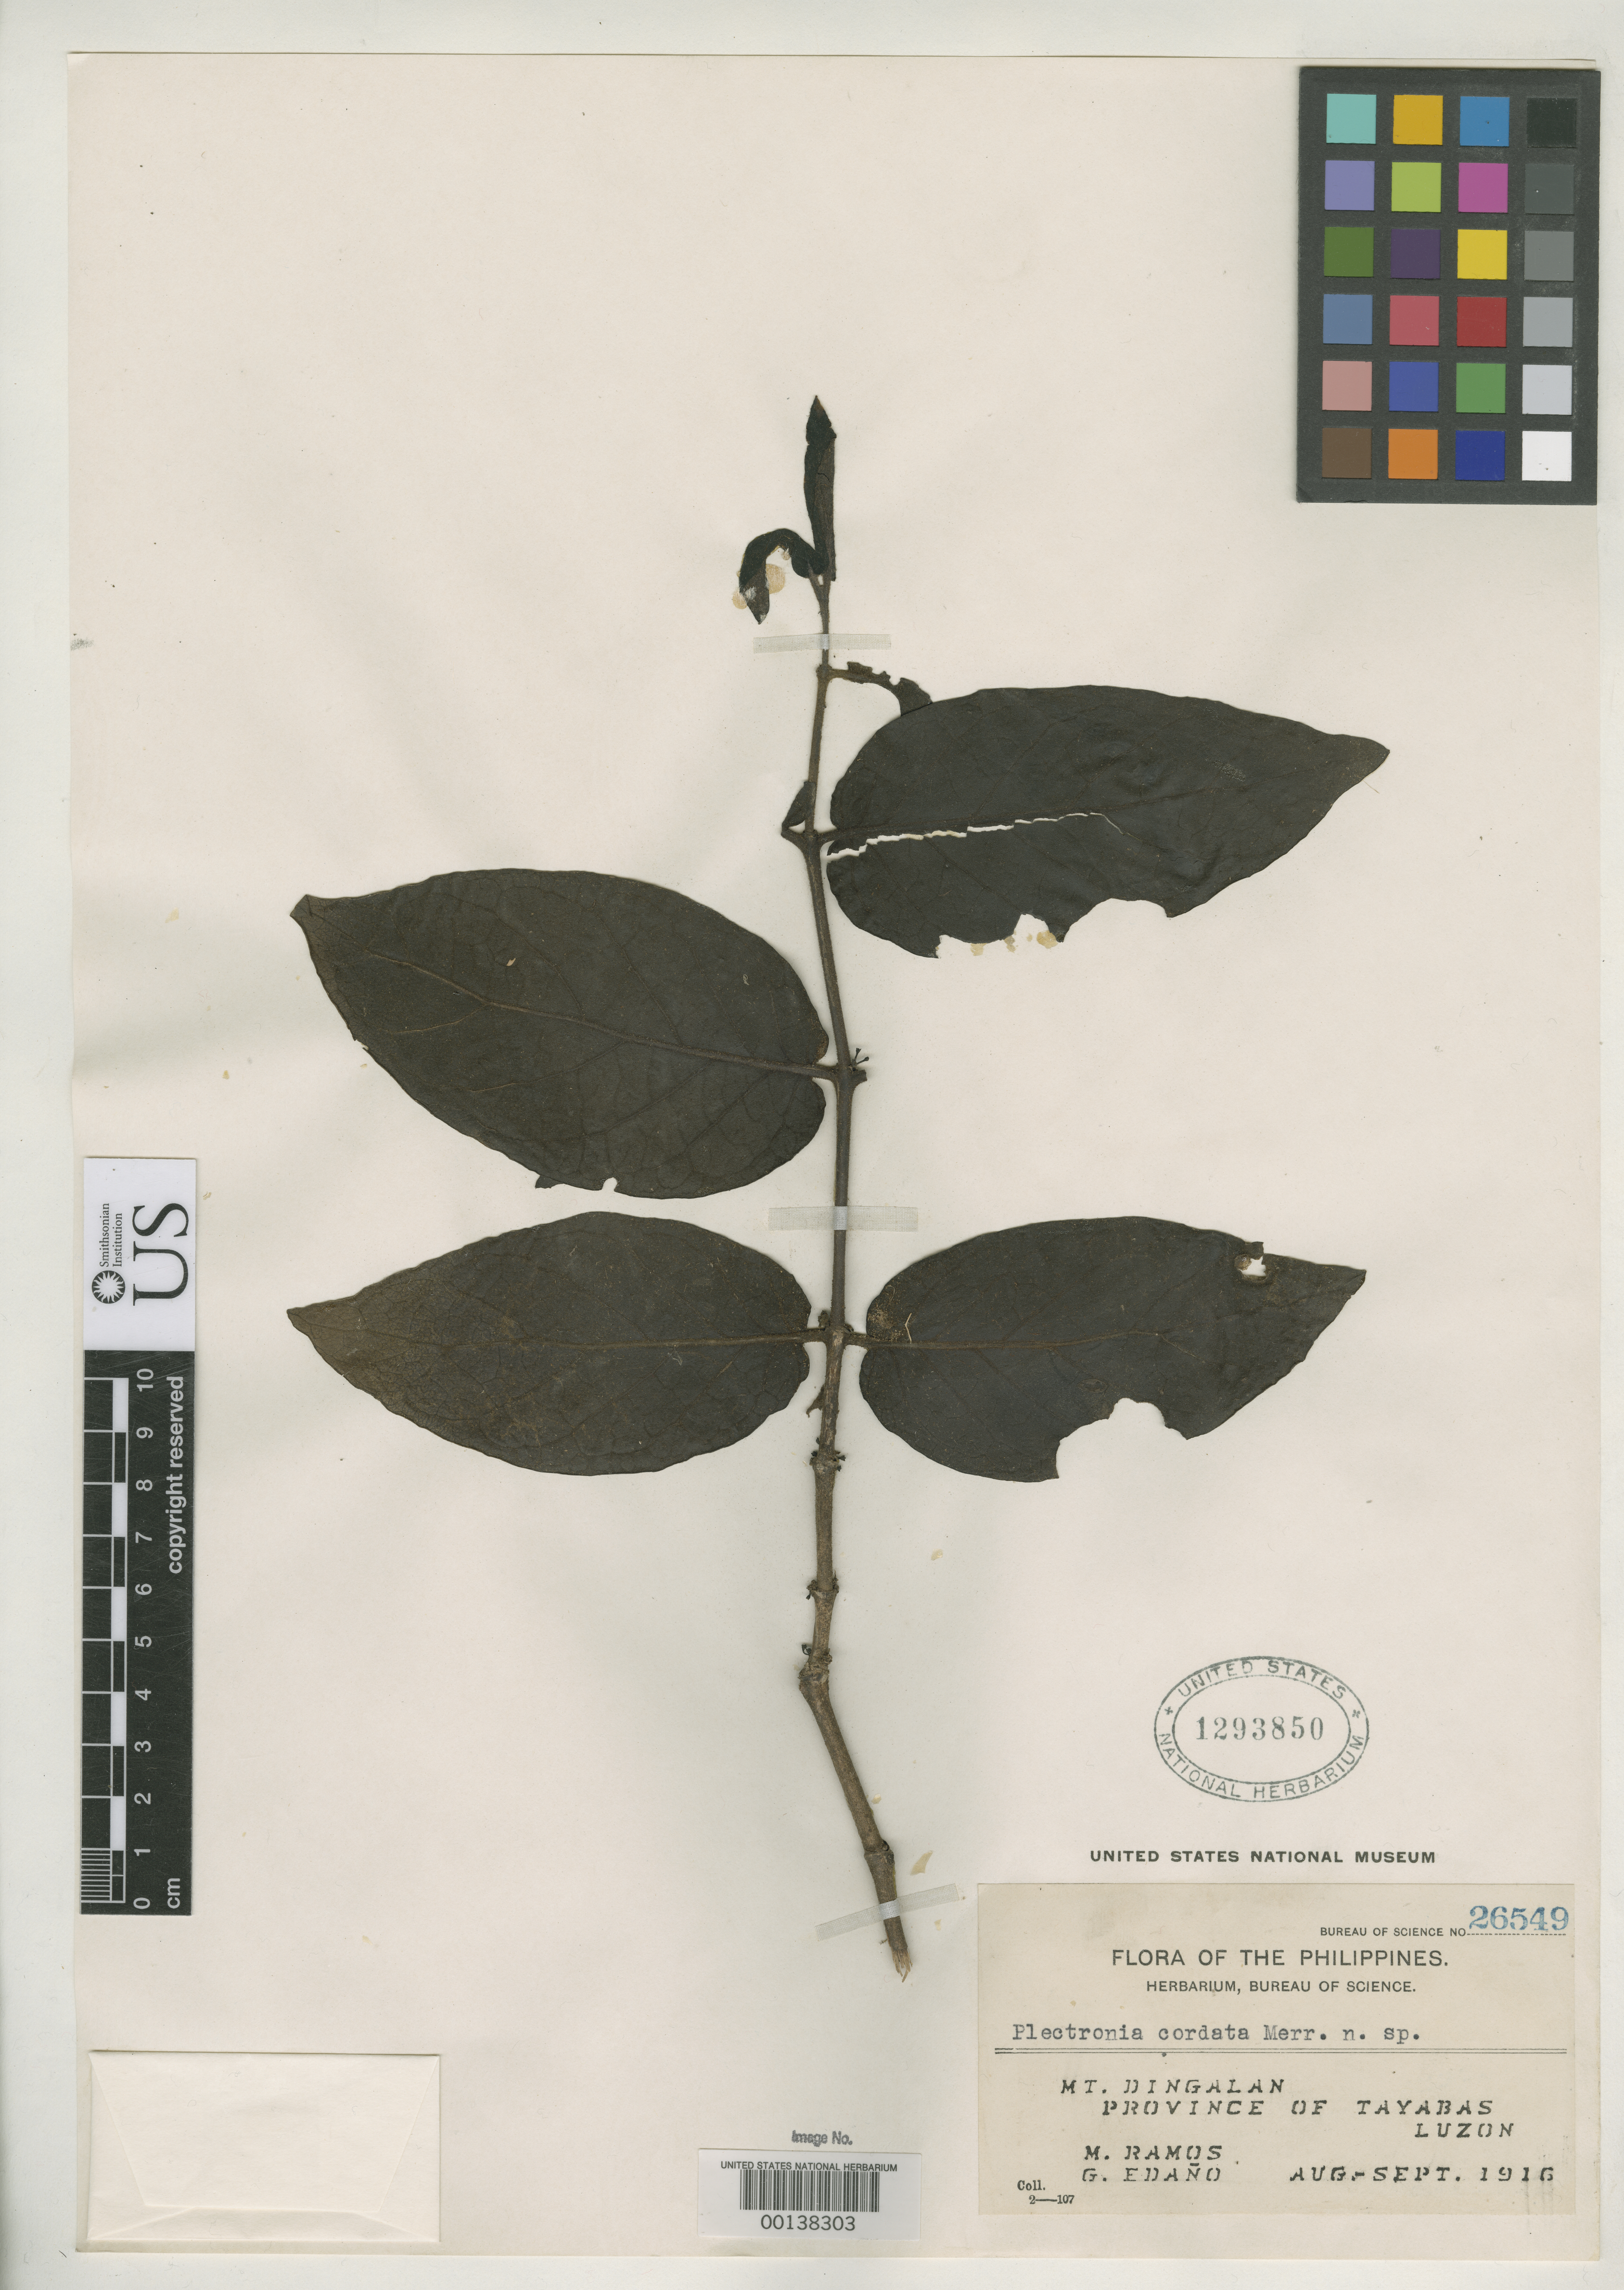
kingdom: Plantae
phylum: Tracheophyta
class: Magnoliopsida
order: Gentianales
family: Rubiaceae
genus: Plectronia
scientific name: Plectronia cordata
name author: Merr.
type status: Isotype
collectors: M. Ramos & G. E. Edaño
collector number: Bur. Sci. 26549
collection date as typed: Aug 1916 to -- Sep 1916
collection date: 1916-08/1916-09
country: Philippines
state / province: Calabarzon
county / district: Quezon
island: Luzon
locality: Mt. Dingalan.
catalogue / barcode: US 1293850